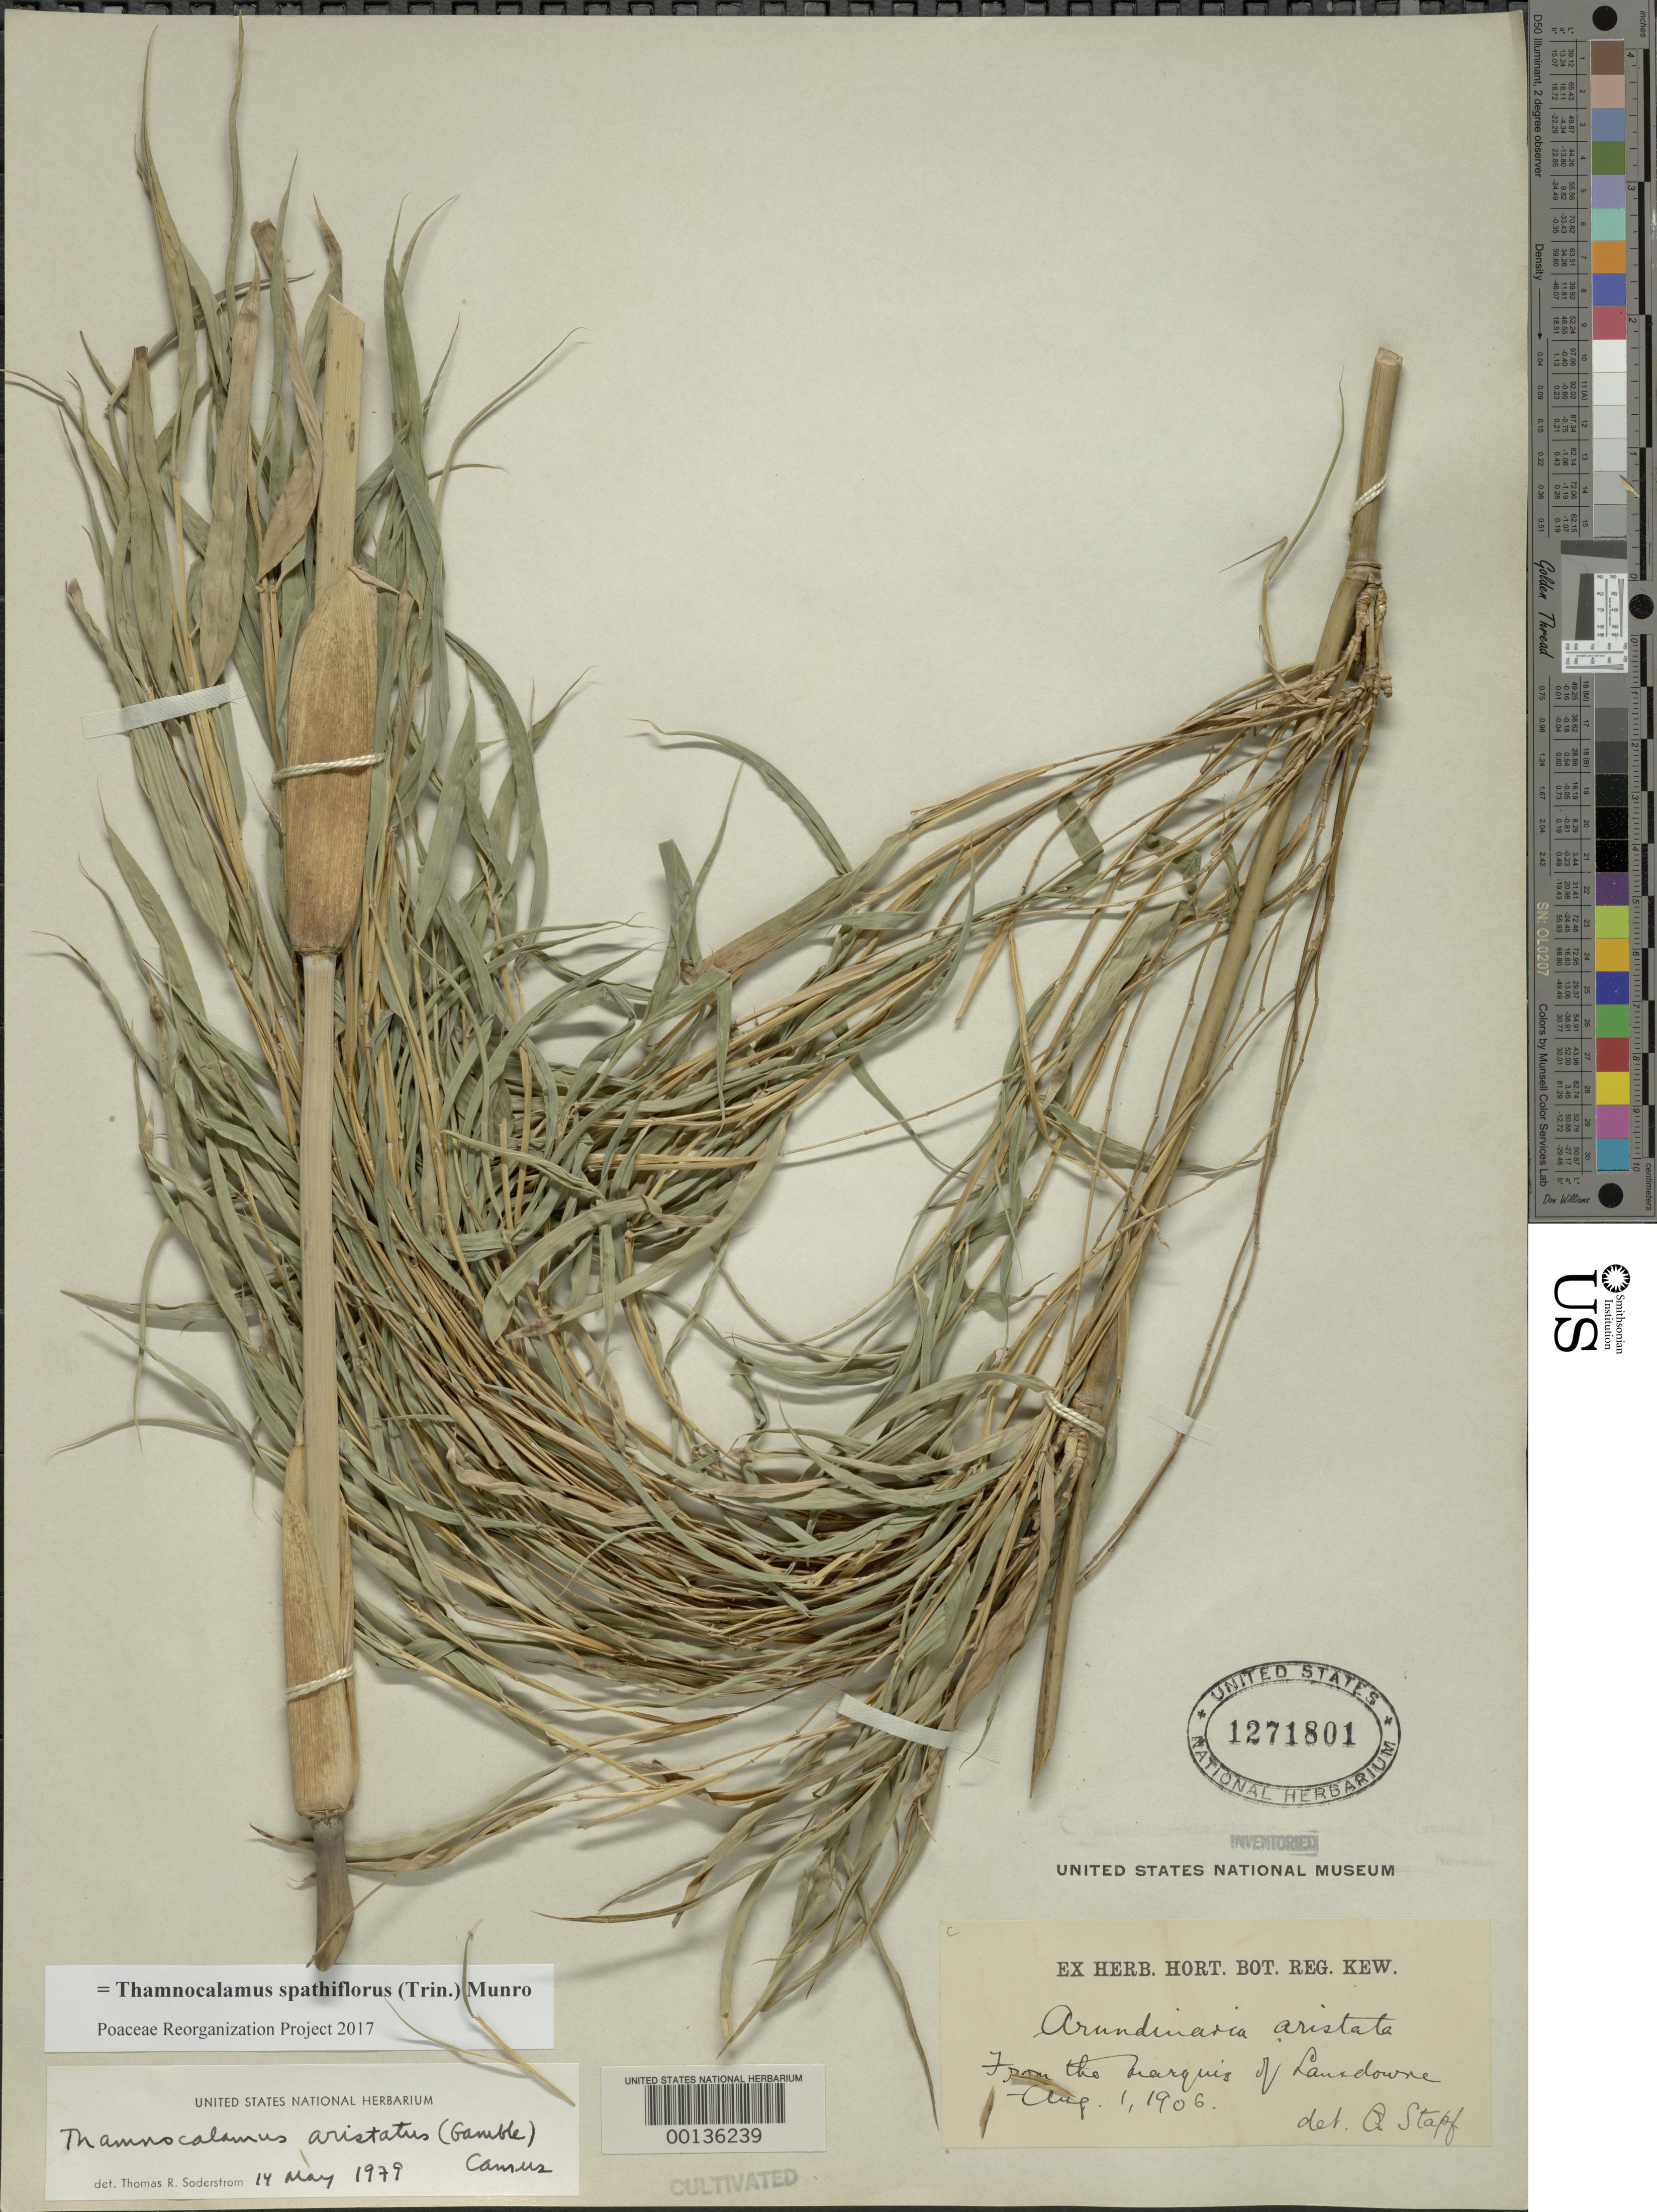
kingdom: Plantae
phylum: Tracheophyta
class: Liliopsida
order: Poales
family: Poaceae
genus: Thamnocalamus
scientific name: Thamnocalamus spathiflorus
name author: (Trin.) Munro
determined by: Poaceae Reorganization Project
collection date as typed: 01 Aug 1906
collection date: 1906-08-01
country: Panama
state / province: Chiriquí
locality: Around San Felix.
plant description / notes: Rec'd from Marquis of Lansdowne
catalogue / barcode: US 1271801